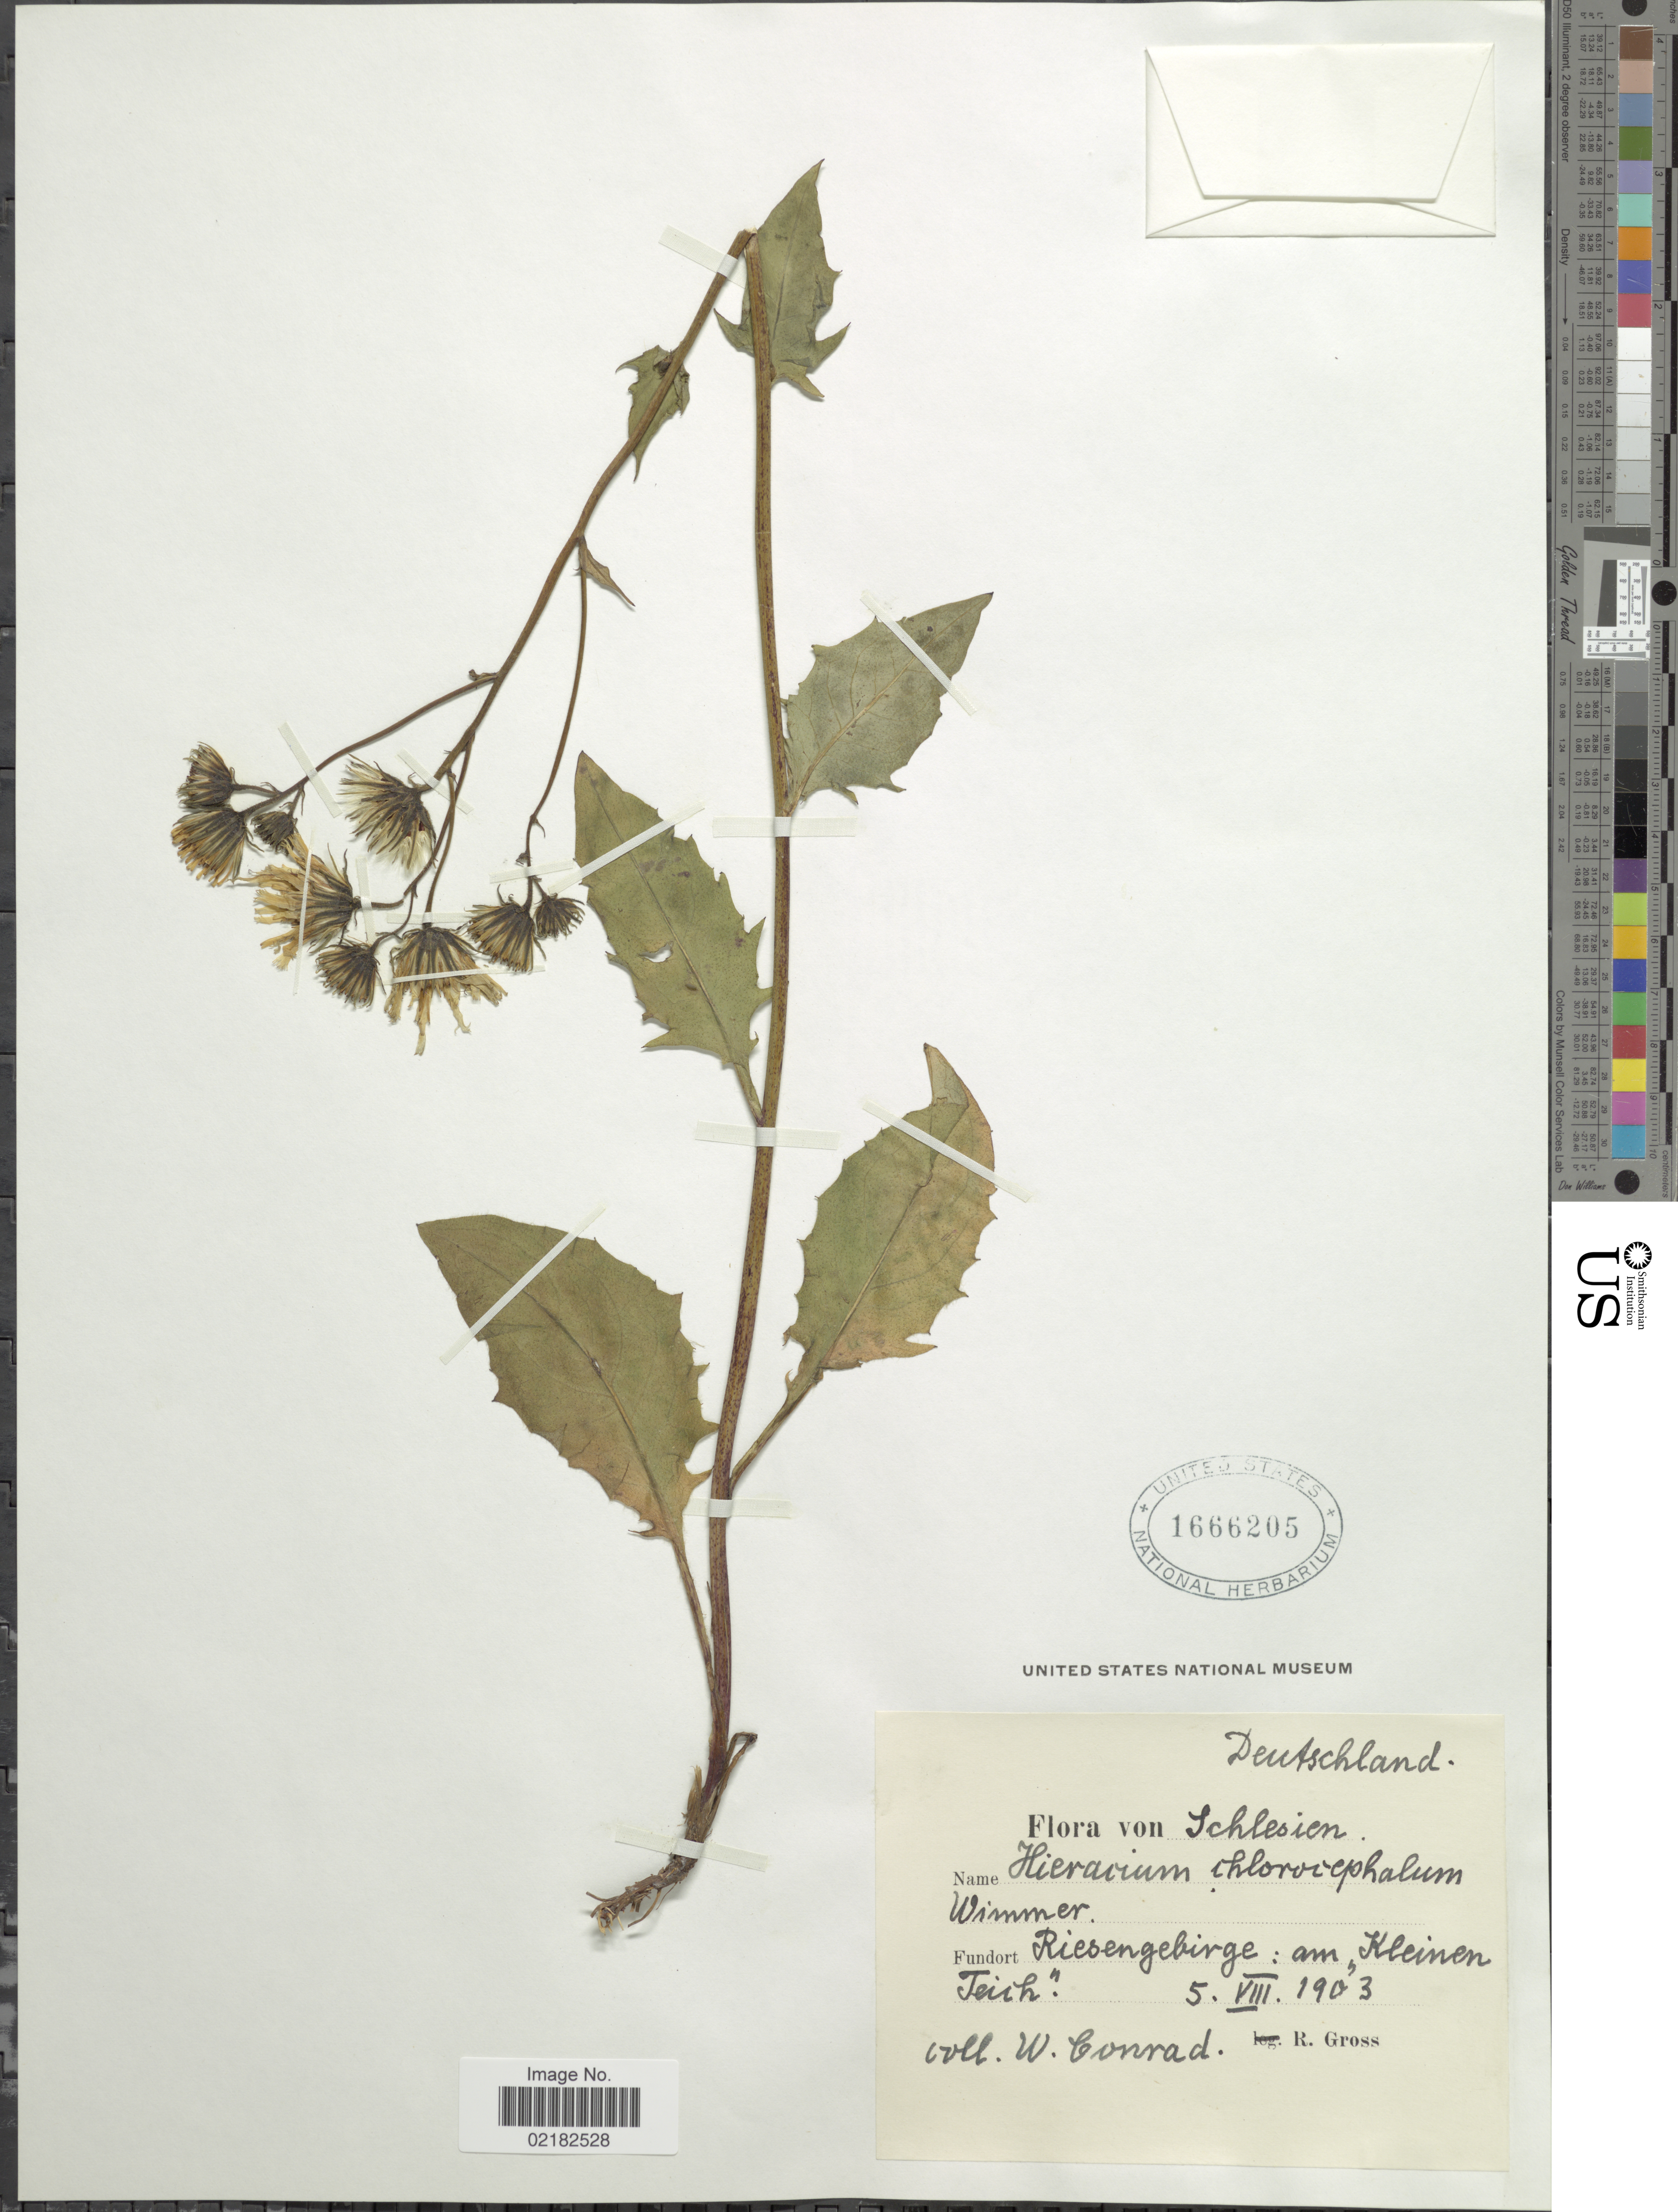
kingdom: Plantae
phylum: Tracheophyta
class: Magnoliopsida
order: Asterales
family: Asteraceae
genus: Hieracium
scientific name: Hieracium chlorocephalum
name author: Wimm. ex R. Uechtr.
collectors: W. Conrad & R. Gross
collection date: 1903-08-05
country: Germany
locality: Deutschland, Schlesien, Riesengebirge, am Kleinen Teich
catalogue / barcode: US 1666205